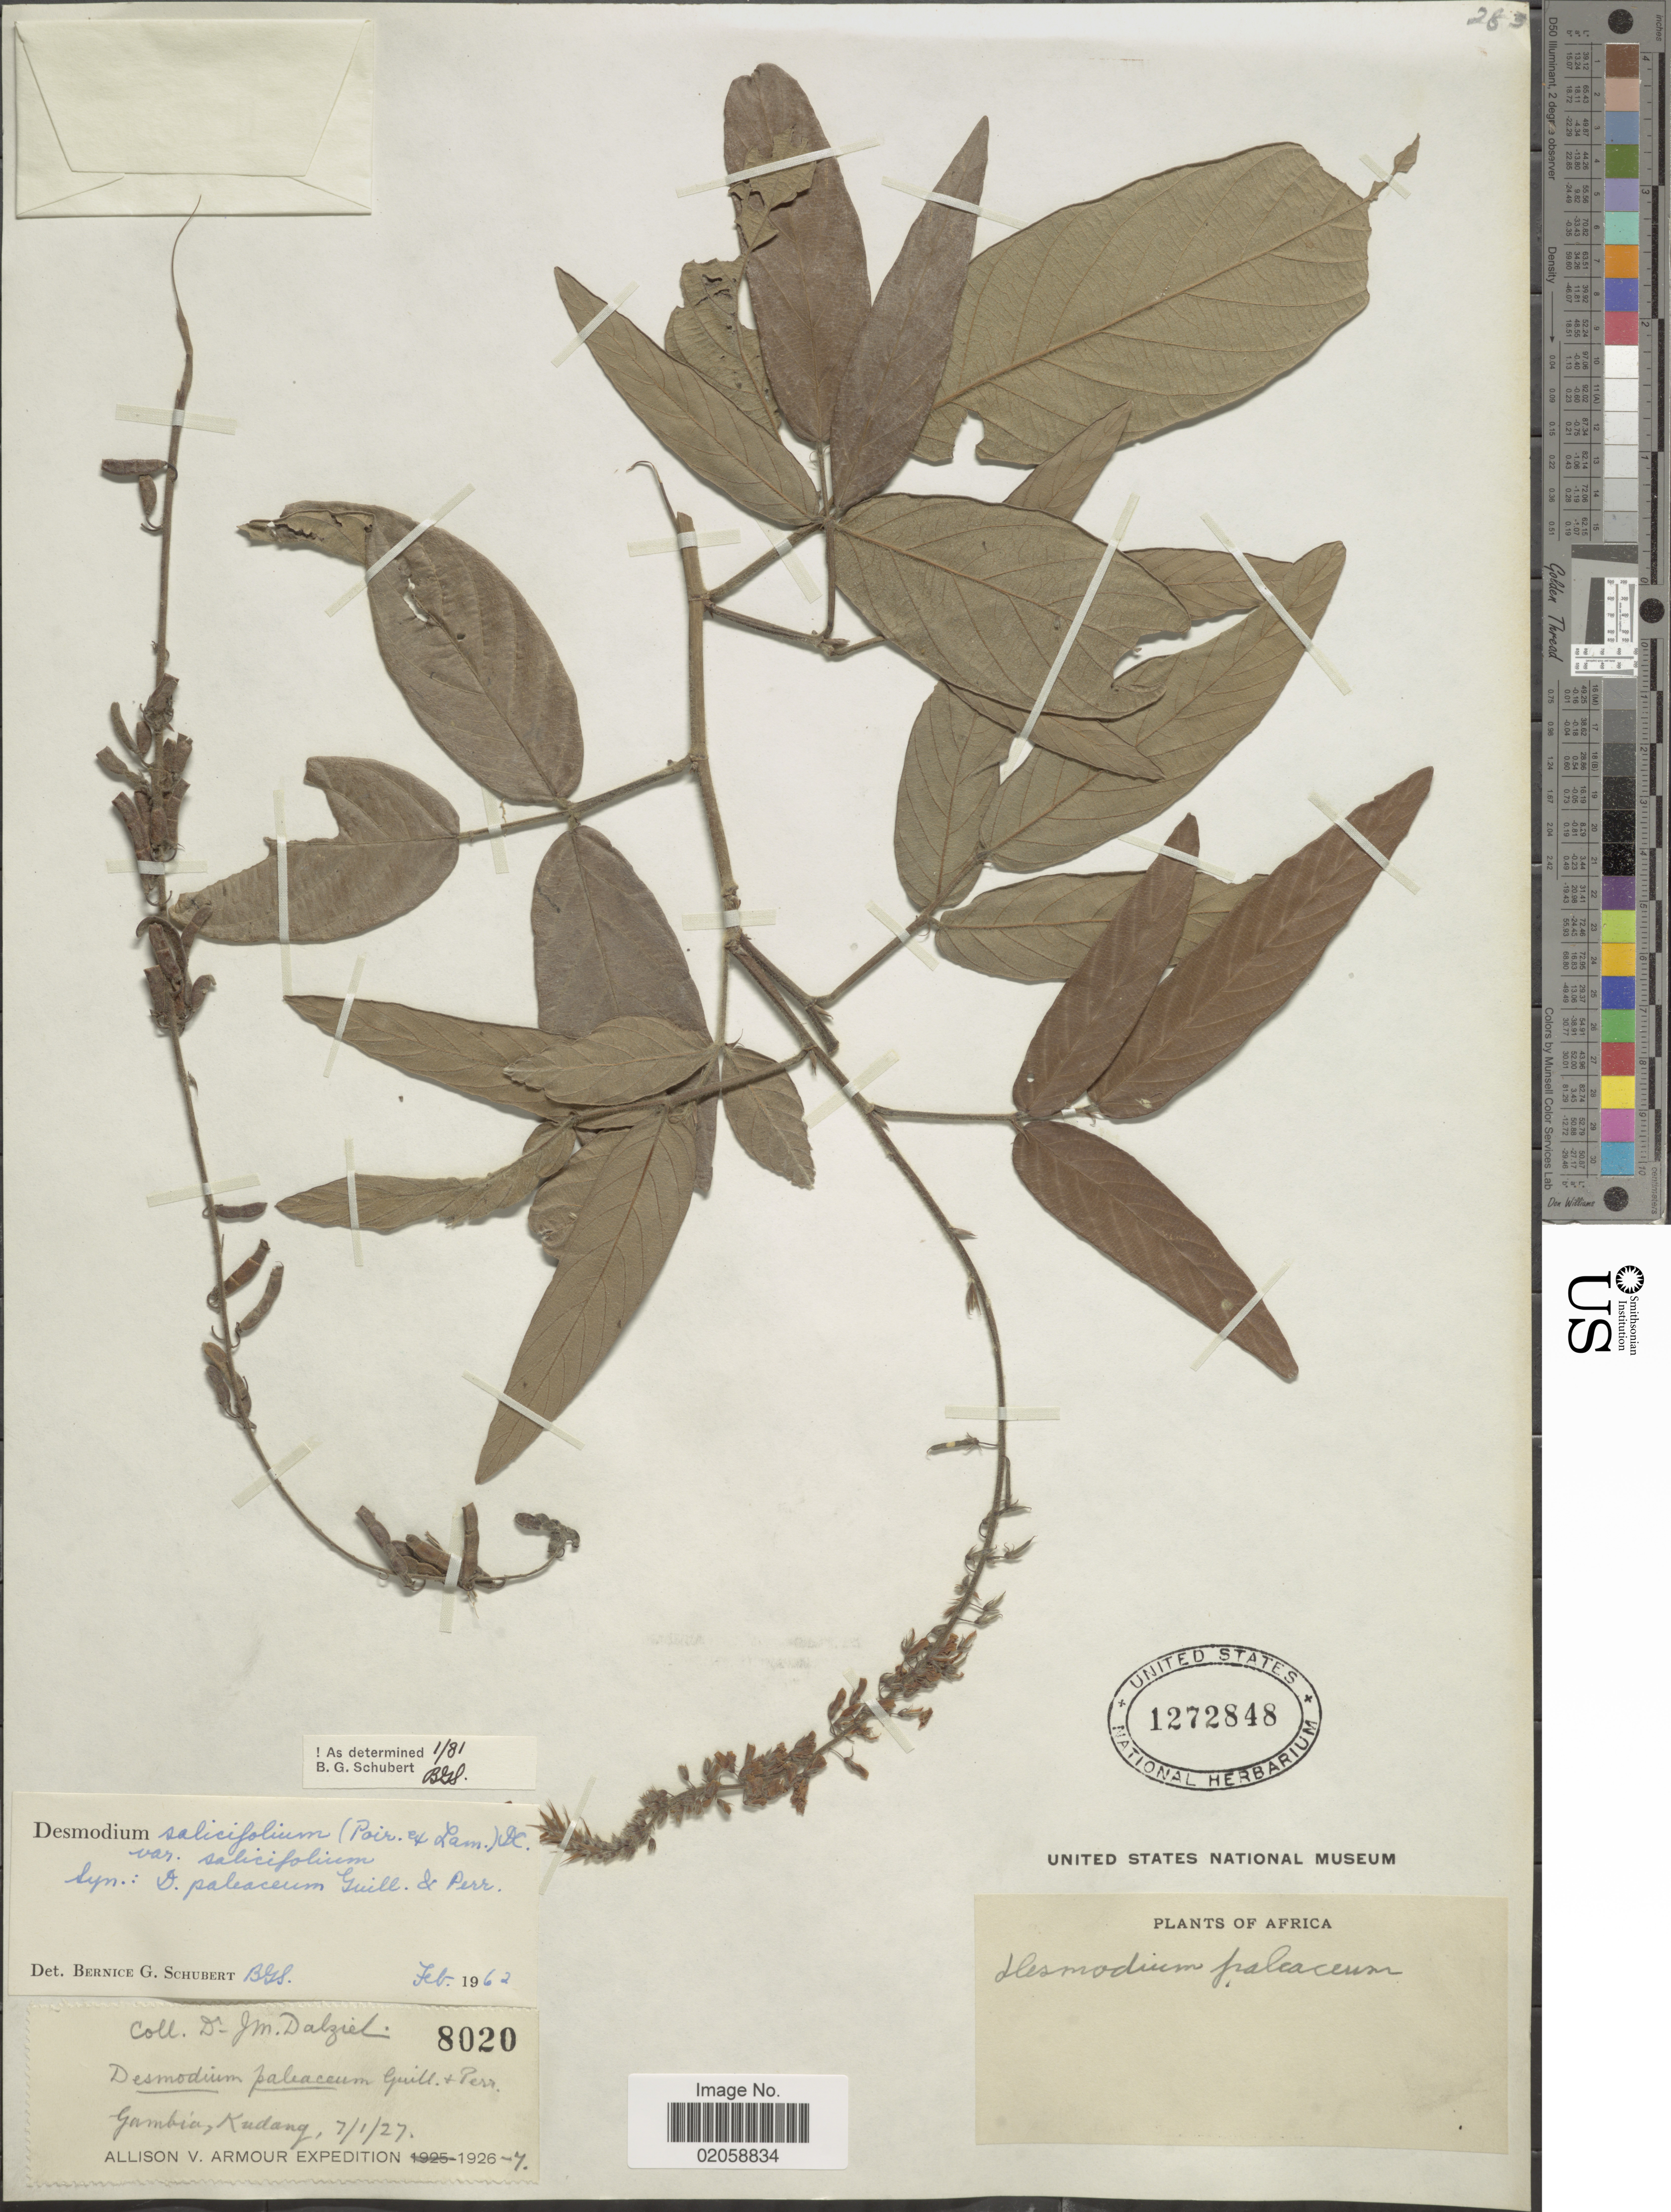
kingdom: Plantae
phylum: Tracheophyta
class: Magnoliopsida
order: Fabales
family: Fabaceae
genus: Pleurolobus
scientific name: Pleurolobus salicifolius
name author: (Poir.) H. Ohashi & K. Ohashi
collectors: J. Dalziel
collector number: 8020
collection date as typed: Transcribed d/m/y: 7/1/27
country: Gambia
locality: Kudang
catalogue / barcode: US 1272848